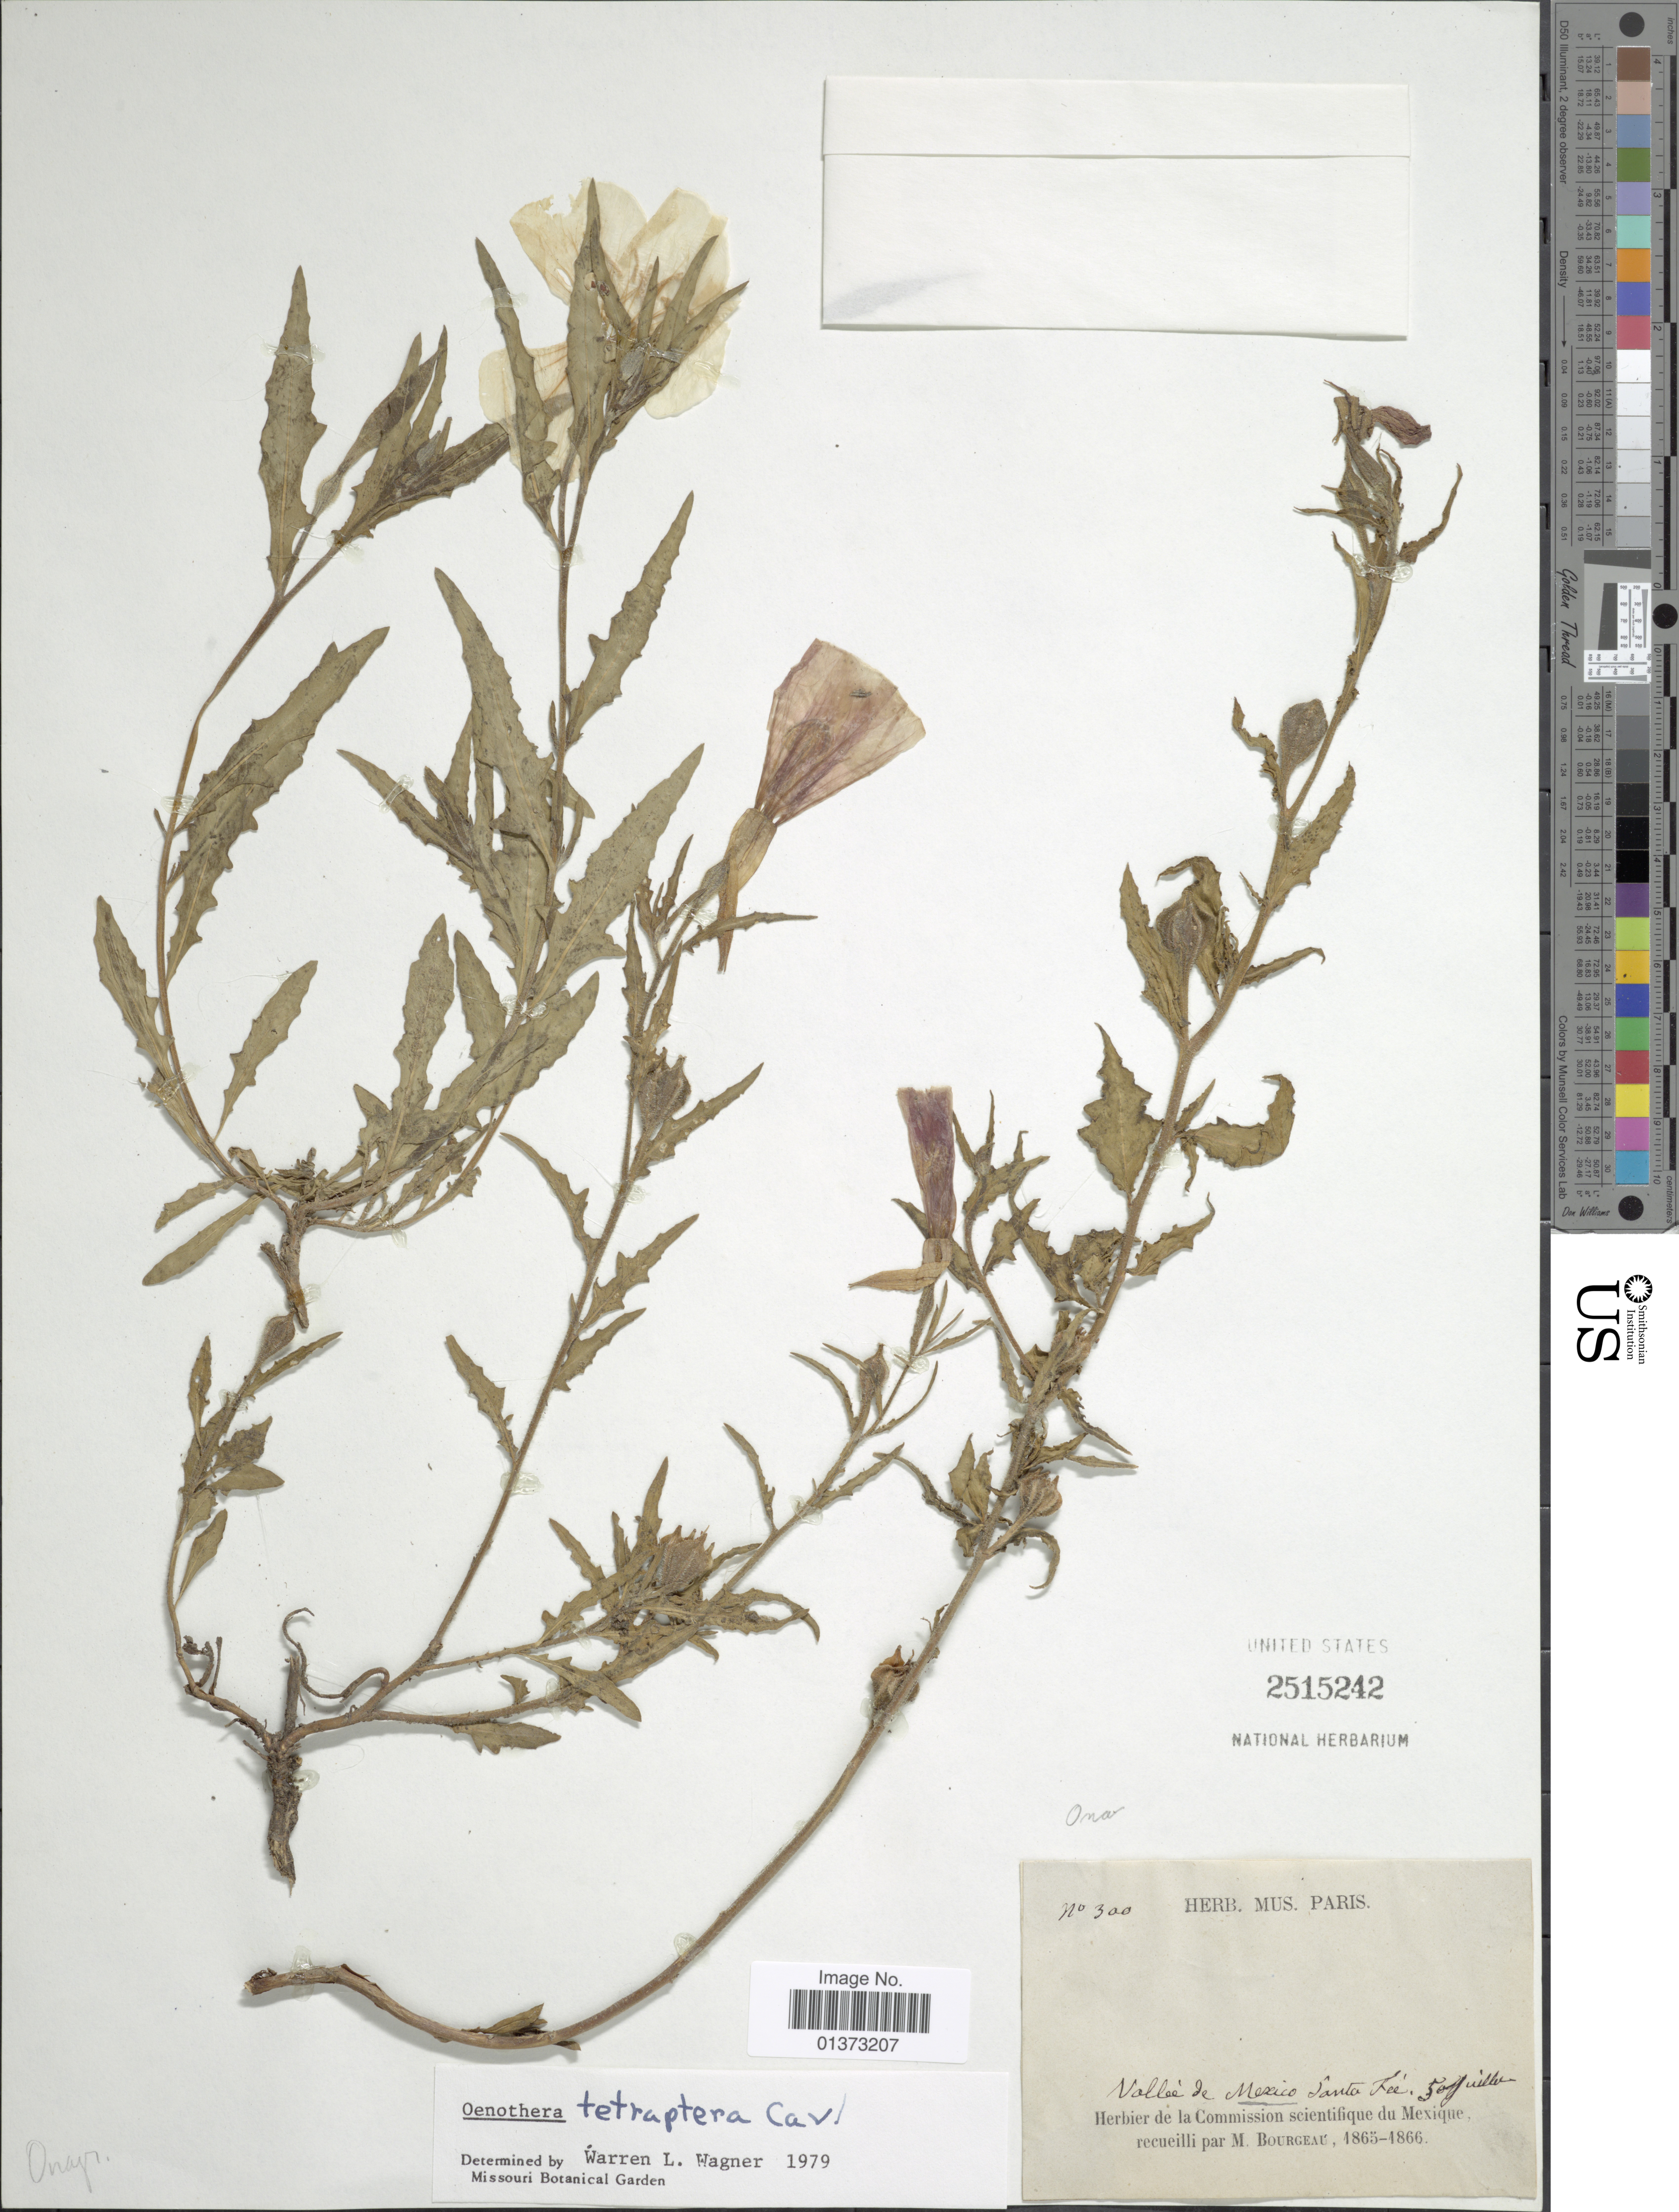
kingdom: Plantae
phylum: Tracheophyta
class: Magnoliopsida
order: Myrtales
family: Onagraceae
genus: Oenothera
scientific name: Oenothera tetraptera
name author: Cav.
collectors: M. Bourgeau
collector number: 300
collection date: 1865-07-05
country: Mexico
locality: Vallée de Mexico Santa Fée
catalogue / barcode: US 2515242